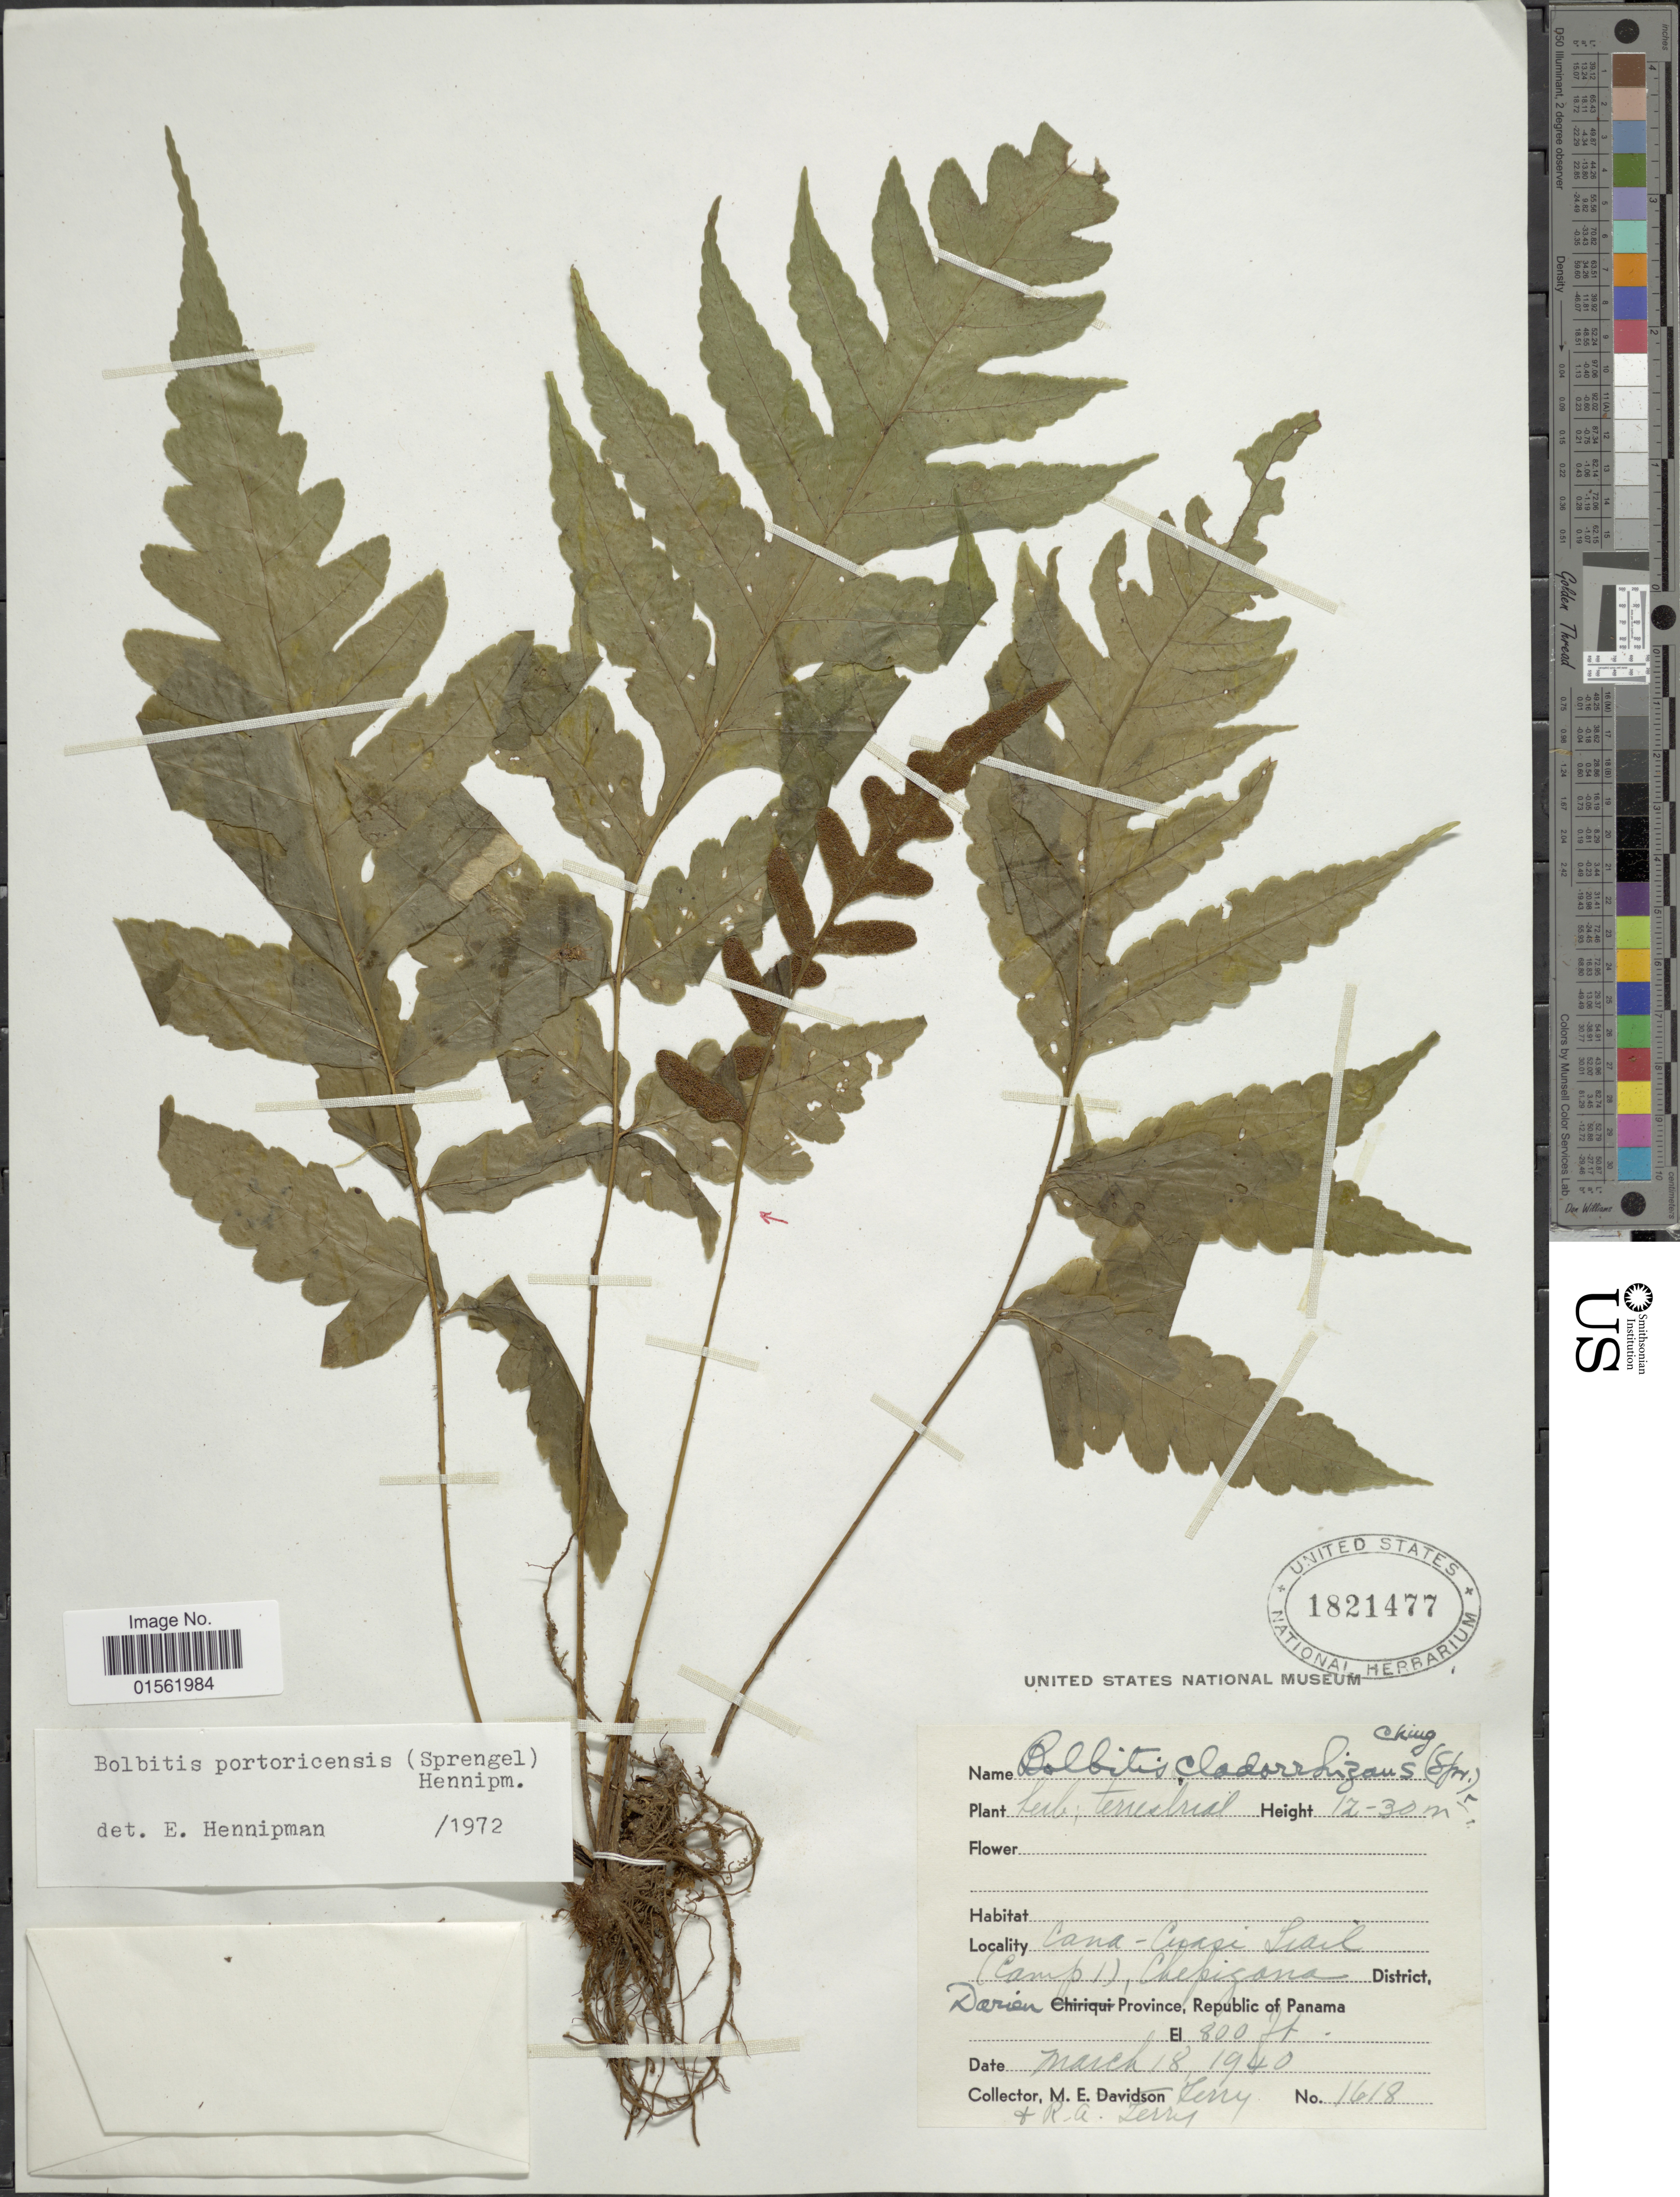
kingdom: Plantae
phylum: Tracheophyta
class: Polypodiopsida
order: Polypodiales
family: Dryopteridaceae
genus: Bolbitis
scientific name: Bolbitis portoricensis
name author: (Spreng.) Hennipman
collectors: M. Terry & R. Terry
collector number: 1618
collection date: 1940-03-18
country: Panama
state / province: Darién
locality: Can Coasi Trail. (Camp) Chipigana District Darien.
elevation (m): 244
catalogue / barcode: US 1821477